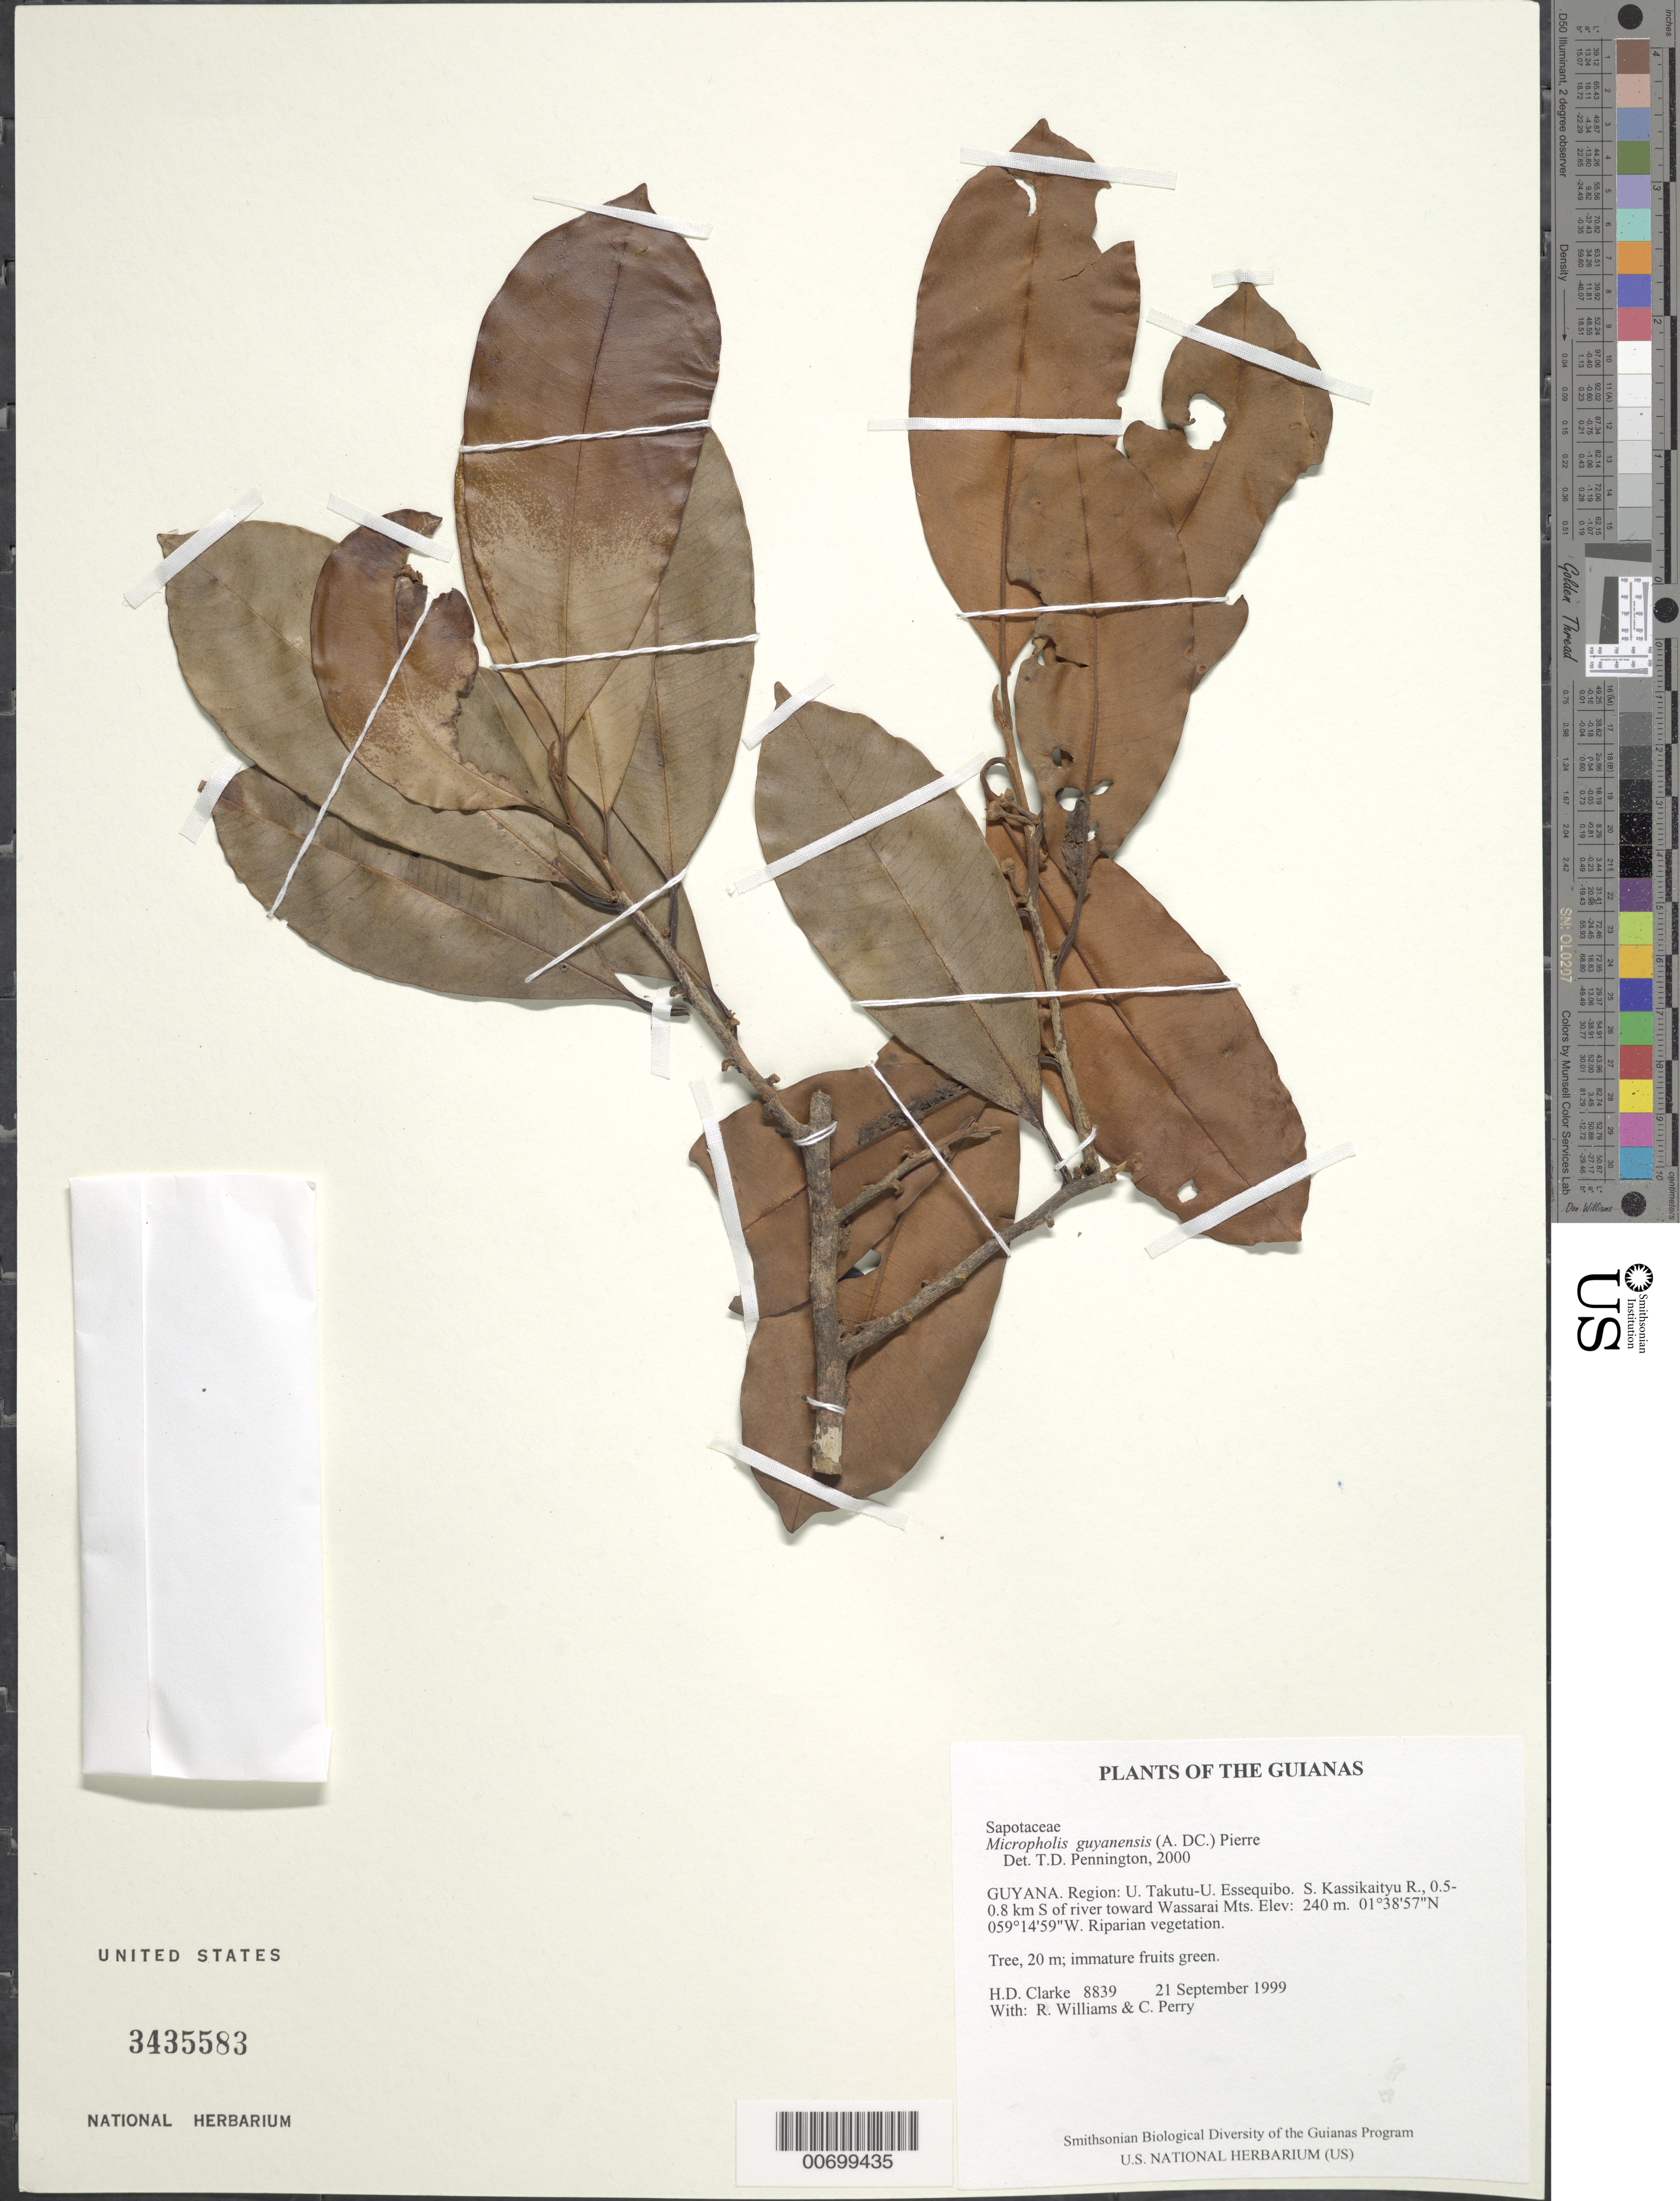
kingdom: Plantae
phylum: Tracheophyta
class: Magnoliopsida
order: Ericales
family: Sapotaceae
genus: Micropholis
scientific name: Micropholis guyanensis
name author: (A. DC.) Pierre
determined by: Pennington, T. D., (K)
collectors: H. D. Clarke, R. Williams & C. Perry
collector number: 8839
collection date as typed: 21 September 1999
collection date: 1999-09-21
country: Guyana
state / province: U. Takutu-U. Essequibo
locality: S. Kassikaityu R., 0.5-0.8 km S of river toward Wassarai Mts.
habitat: Riparian vegetation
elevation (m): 240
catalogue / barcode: US 3435583